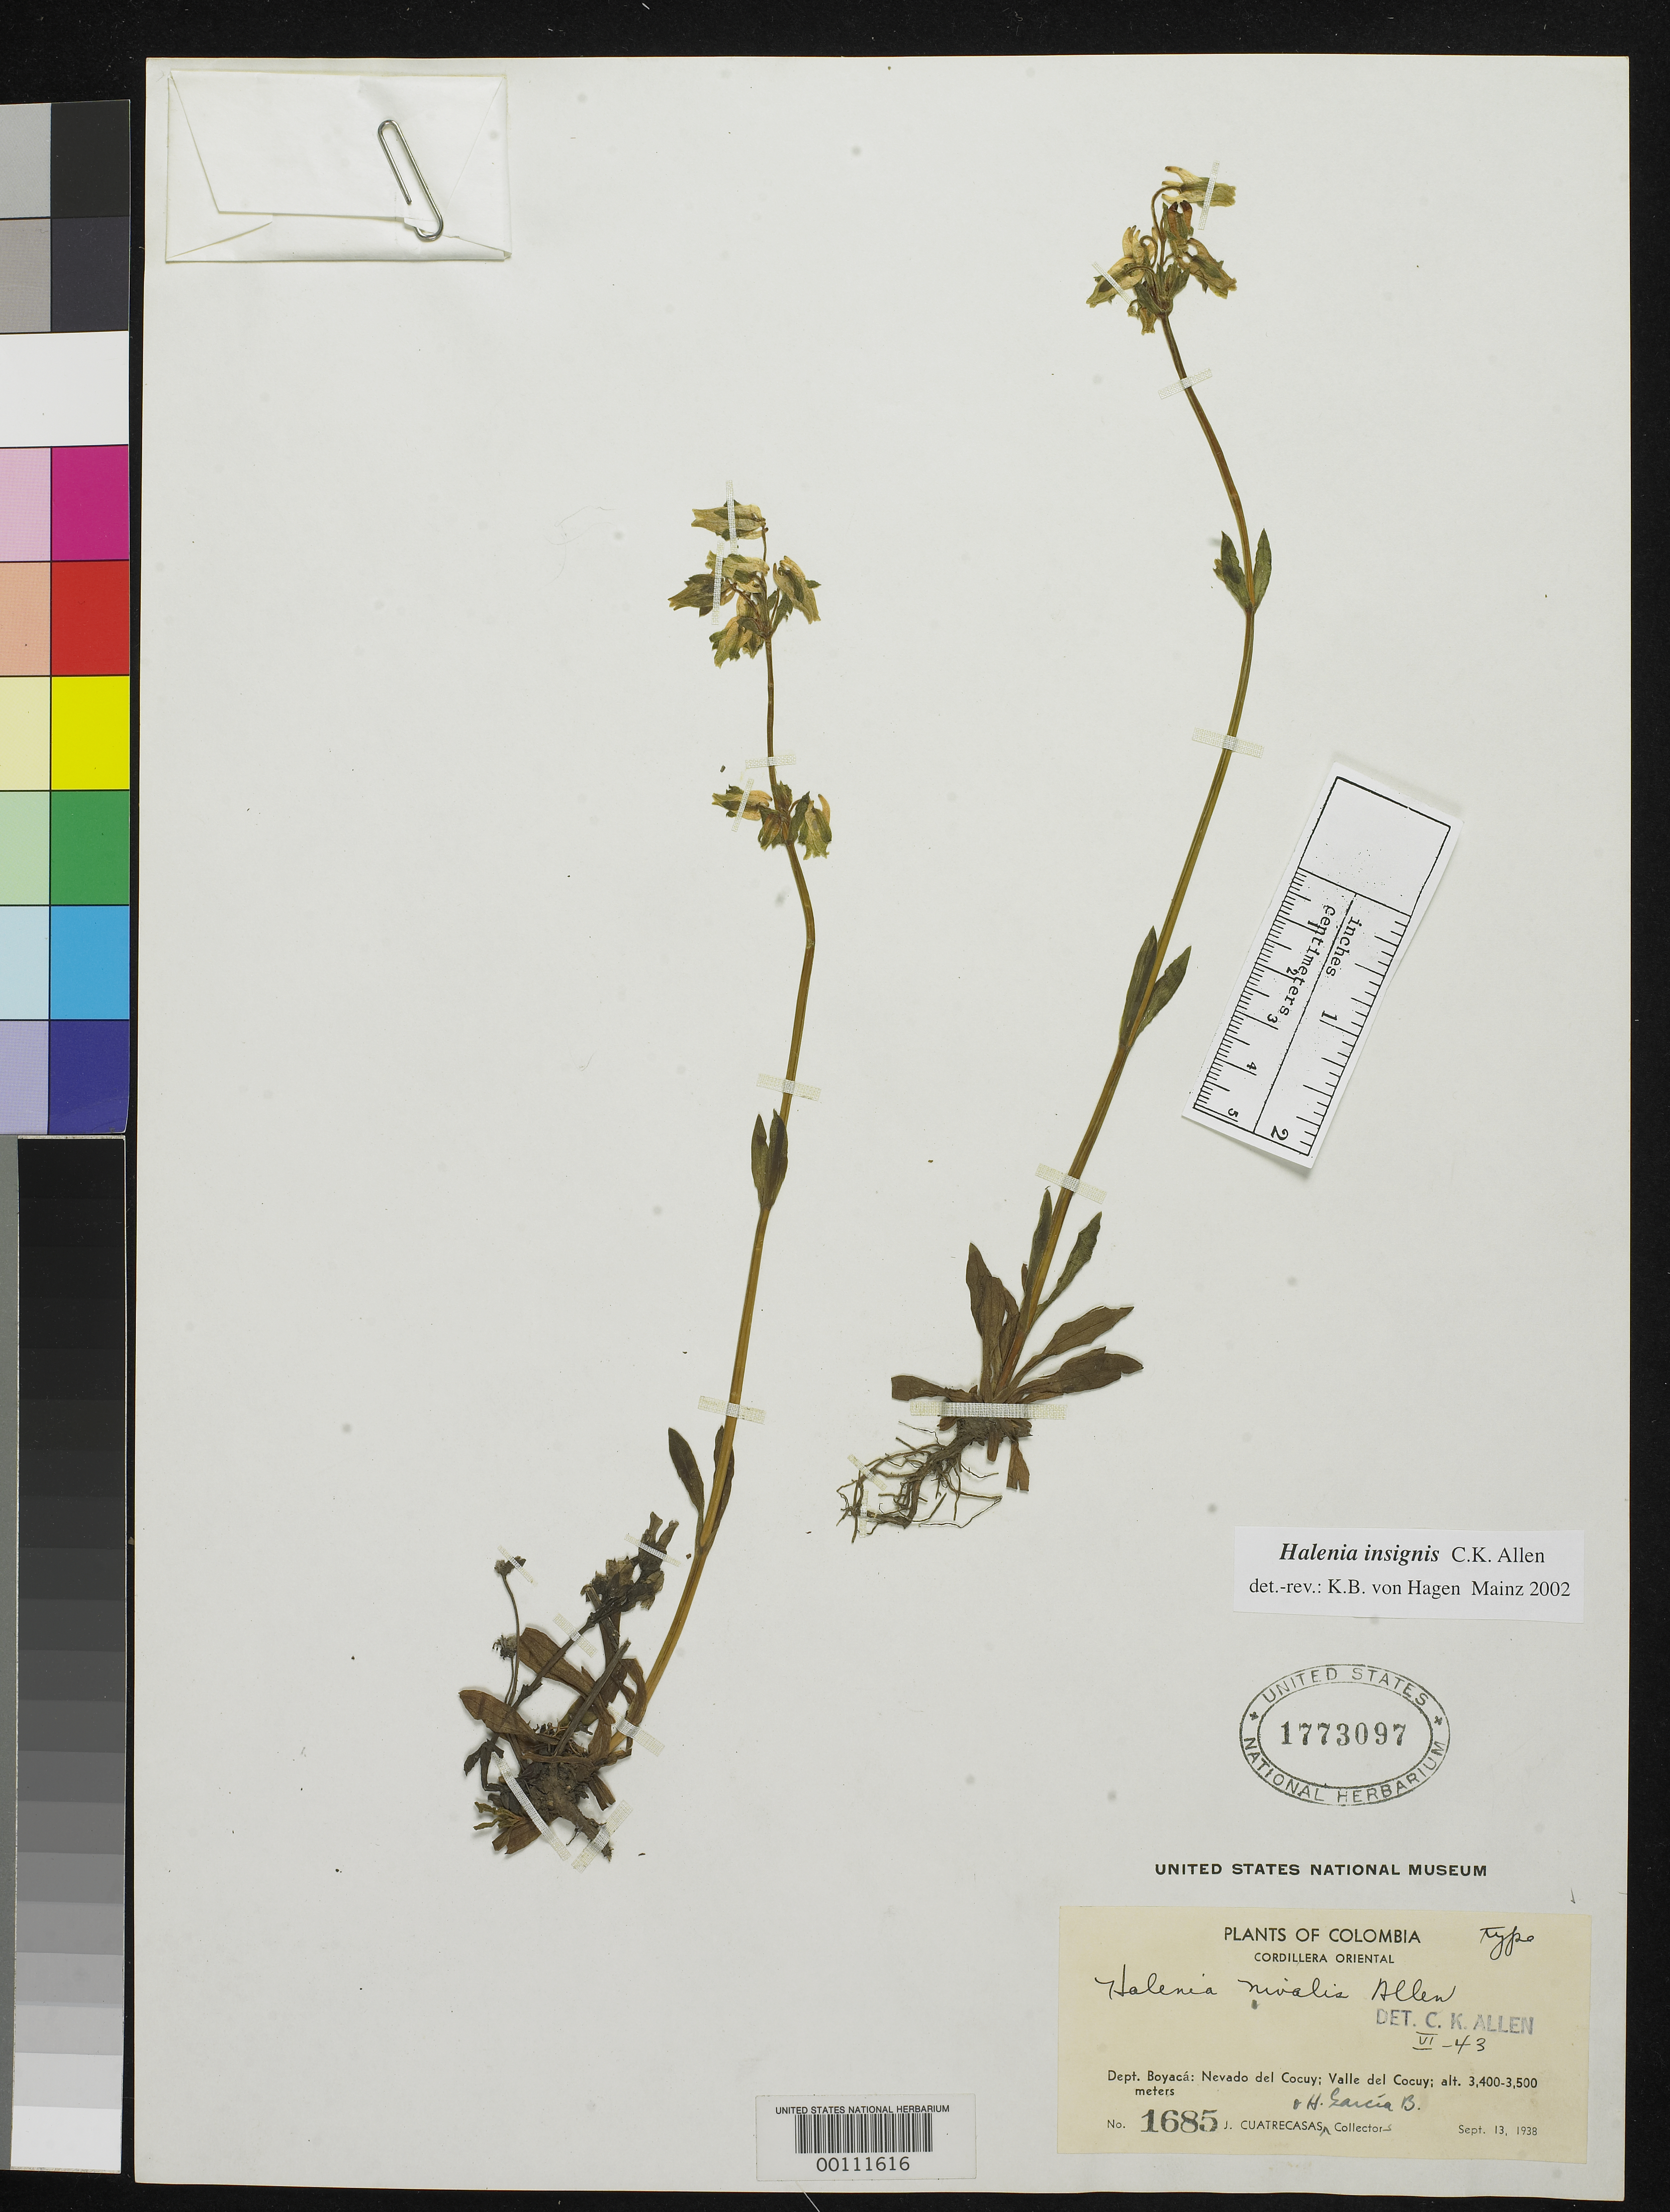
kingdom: Plantae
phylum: Tracheophyta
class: Magnoliopsida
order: Gentianales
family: Gentianaceae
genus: Halenia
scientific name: Halenia nivalis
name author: C.K. Allen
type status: Holotype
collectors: J. Cuatrecasas & H. García Barriga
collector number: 1685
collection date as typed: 13 Sep 1938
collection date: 1938-09-13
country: Colombia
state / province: Boyacá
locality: Nevada del Cocuy, Valle del Cocuy.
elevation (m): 3400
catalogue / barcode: US 1773097